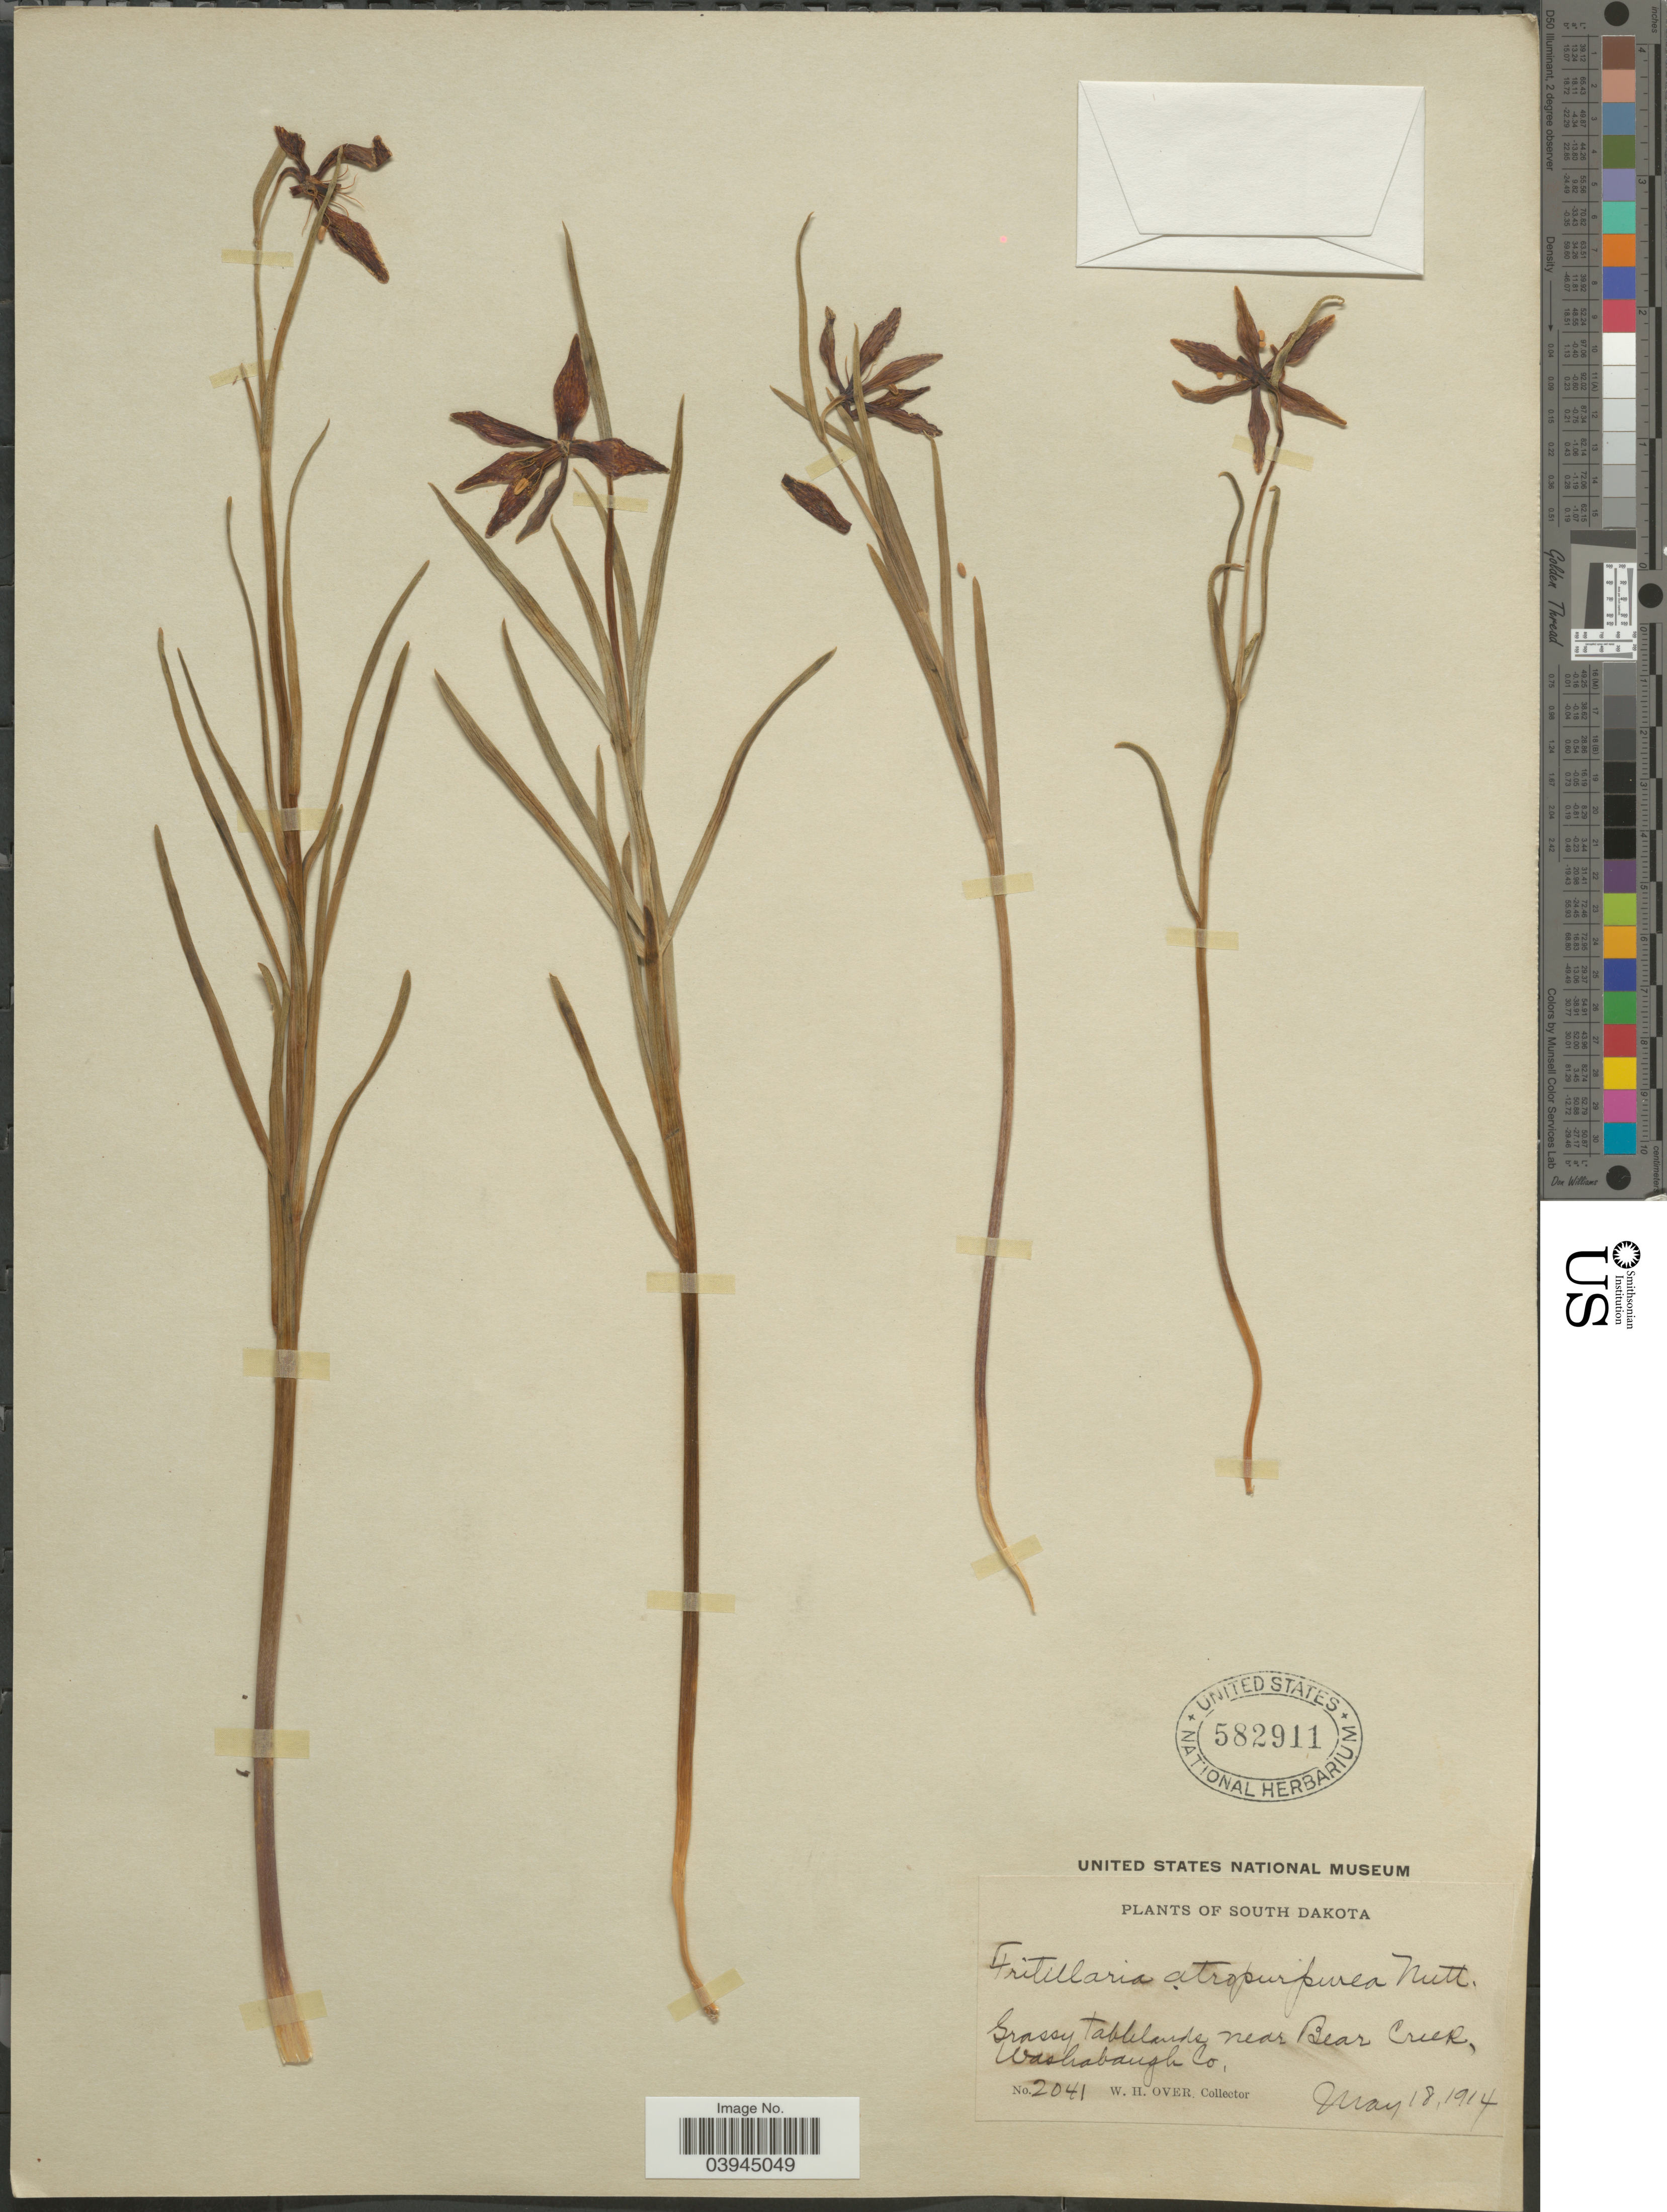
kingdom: Plantae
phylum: Tracheophyta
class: Liliopsida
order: Liliales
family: Liliaceae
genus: Fritillaria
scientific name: Fritillaria atropurpurea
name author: Nutt.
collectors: W. Over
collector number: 2041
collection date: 1914-05-18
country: United States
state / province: South Dakota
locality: Grassy tablelands near Bear Creek, Washabaugh Co.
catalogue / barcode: US 582911